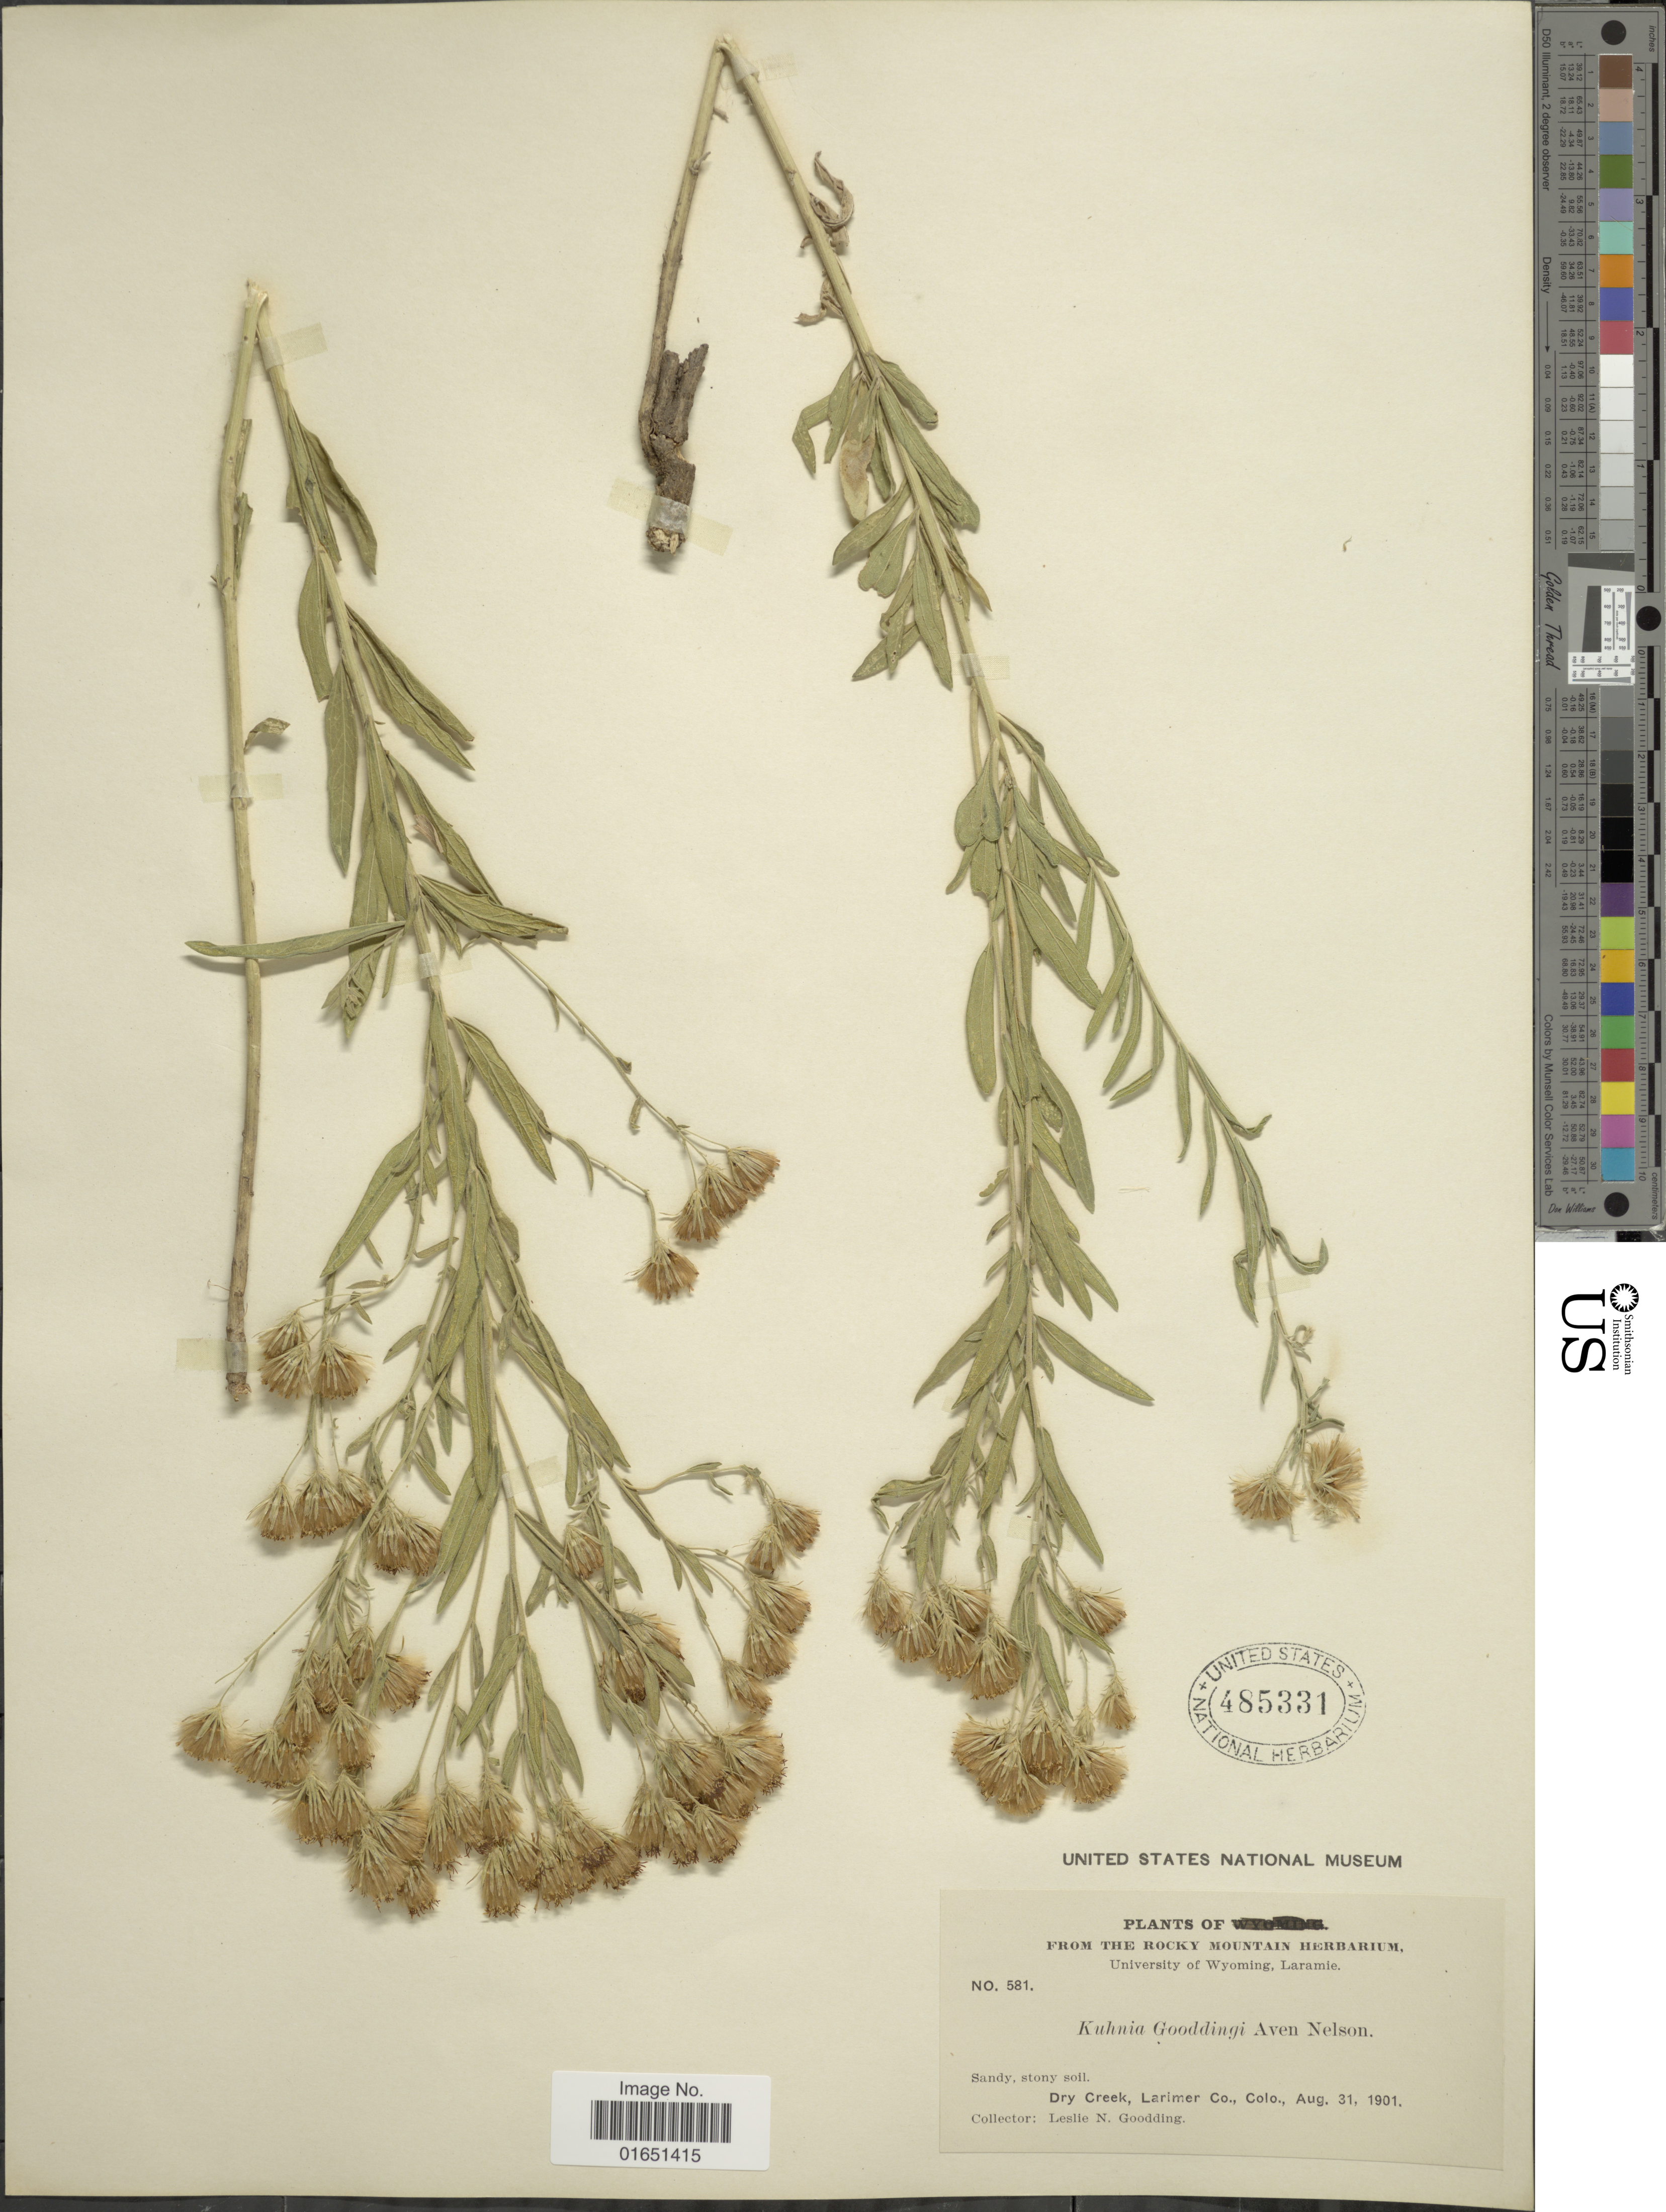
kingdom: Plantae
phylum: Tracheophyta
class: Magnoliopsida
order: Asterales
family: Asteraceae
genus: Brickellia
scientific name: Brickellia rosmarinifolia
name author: (Vent.) W.A. Weber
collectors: L. N. Goodding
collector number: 581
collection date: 1901-08-31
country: United States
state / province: Colorado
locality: Sandy, stony soil, Dry Creek, Larimer Co., Colo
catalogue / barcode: US 485331